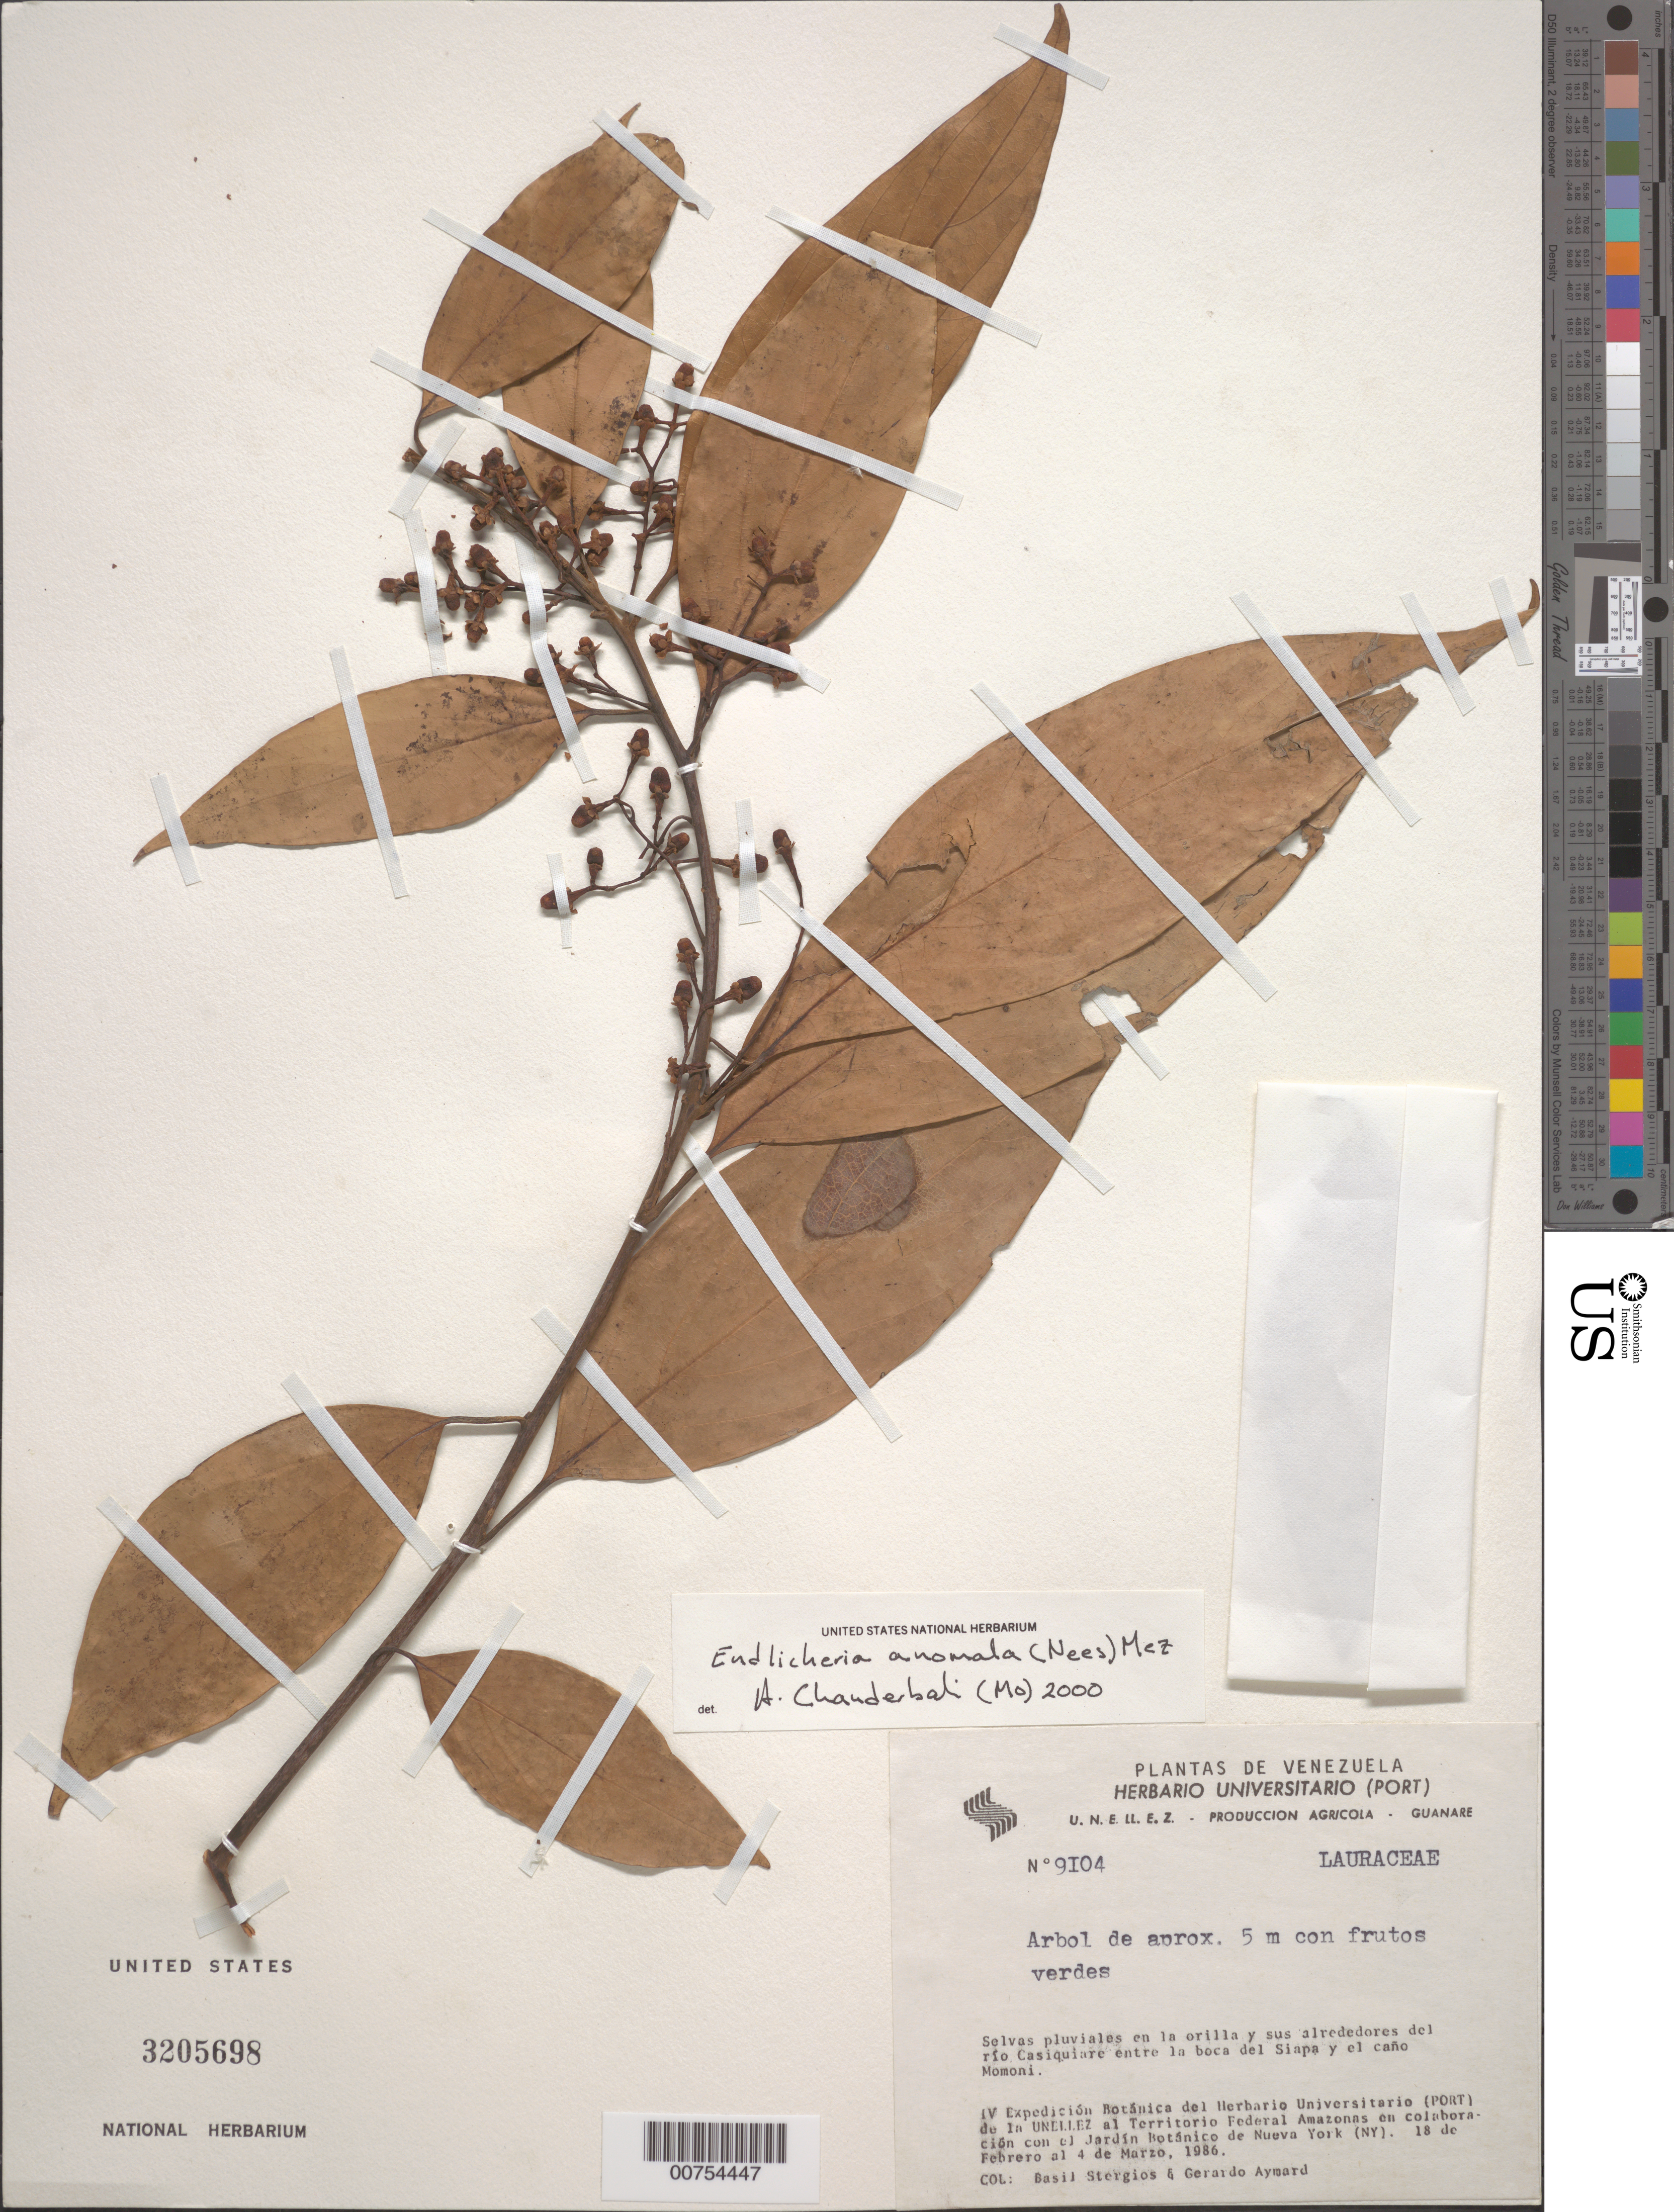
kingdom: Plantae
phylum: Tracheophyta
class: Magnoliopsida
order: Laurales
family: Lauraceae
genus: Endlicheria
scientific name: Endlicheria anomala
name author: Nees ex Meisn.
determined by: Chanderbali, Andre Shashi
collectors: B. G. Stergios & G. A. Aymard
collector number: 9104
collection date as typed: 18-Feb-86 to 4-Mar-86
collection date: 1986-02-18/1986-03-04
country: Venezuela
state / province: Amazonas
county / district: Río Negro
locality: Río Casiquiare, entre la boca del Siapa y el Caño Momoni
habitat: Selvas pluvialses en la orilla y sus alrededores del río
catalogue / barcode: US 3205698